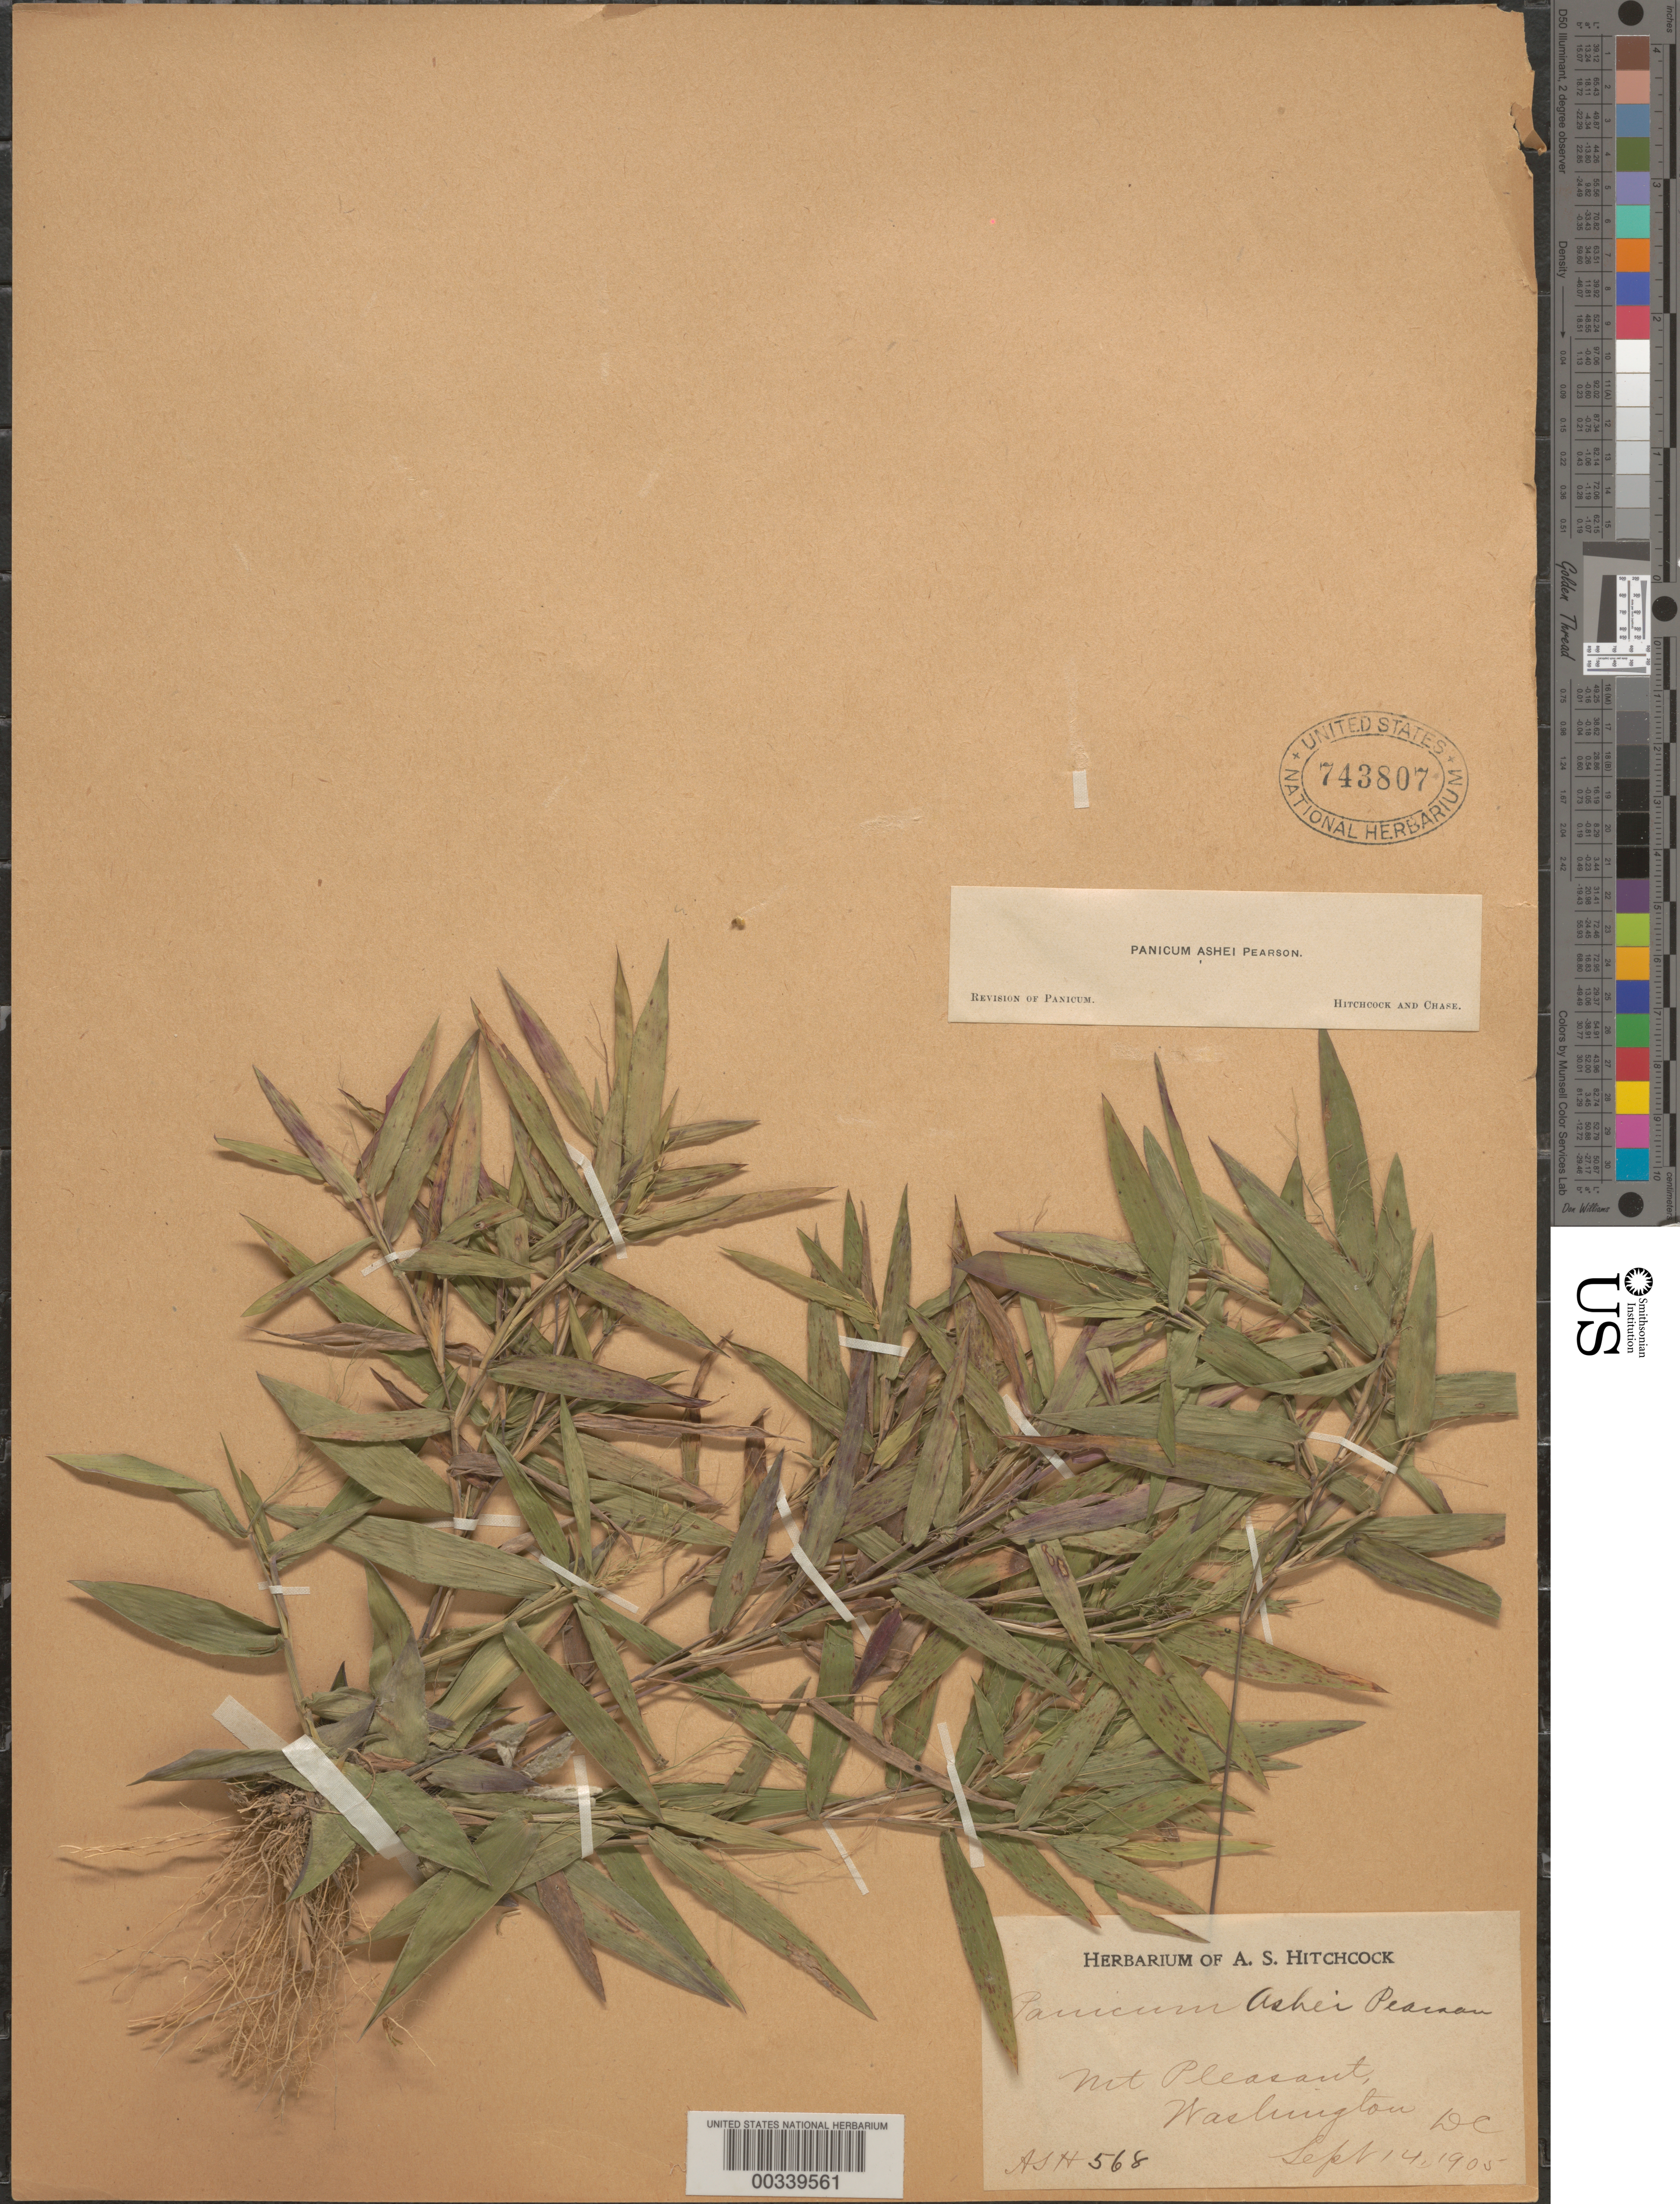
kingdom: Plantae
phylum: Tracheophyta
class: Liliopsida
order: Poales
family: Poaceae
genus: Dichanthelium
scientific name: Dichanthelium commutatum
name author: (Schult.) Gould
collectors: A. S. Hitchcock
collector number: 568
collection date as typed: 14 Sep 1905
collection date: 1905-09-14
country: United States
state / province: District of Columbia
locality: Mt Pleasant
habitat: Woods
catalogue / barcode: US 743807